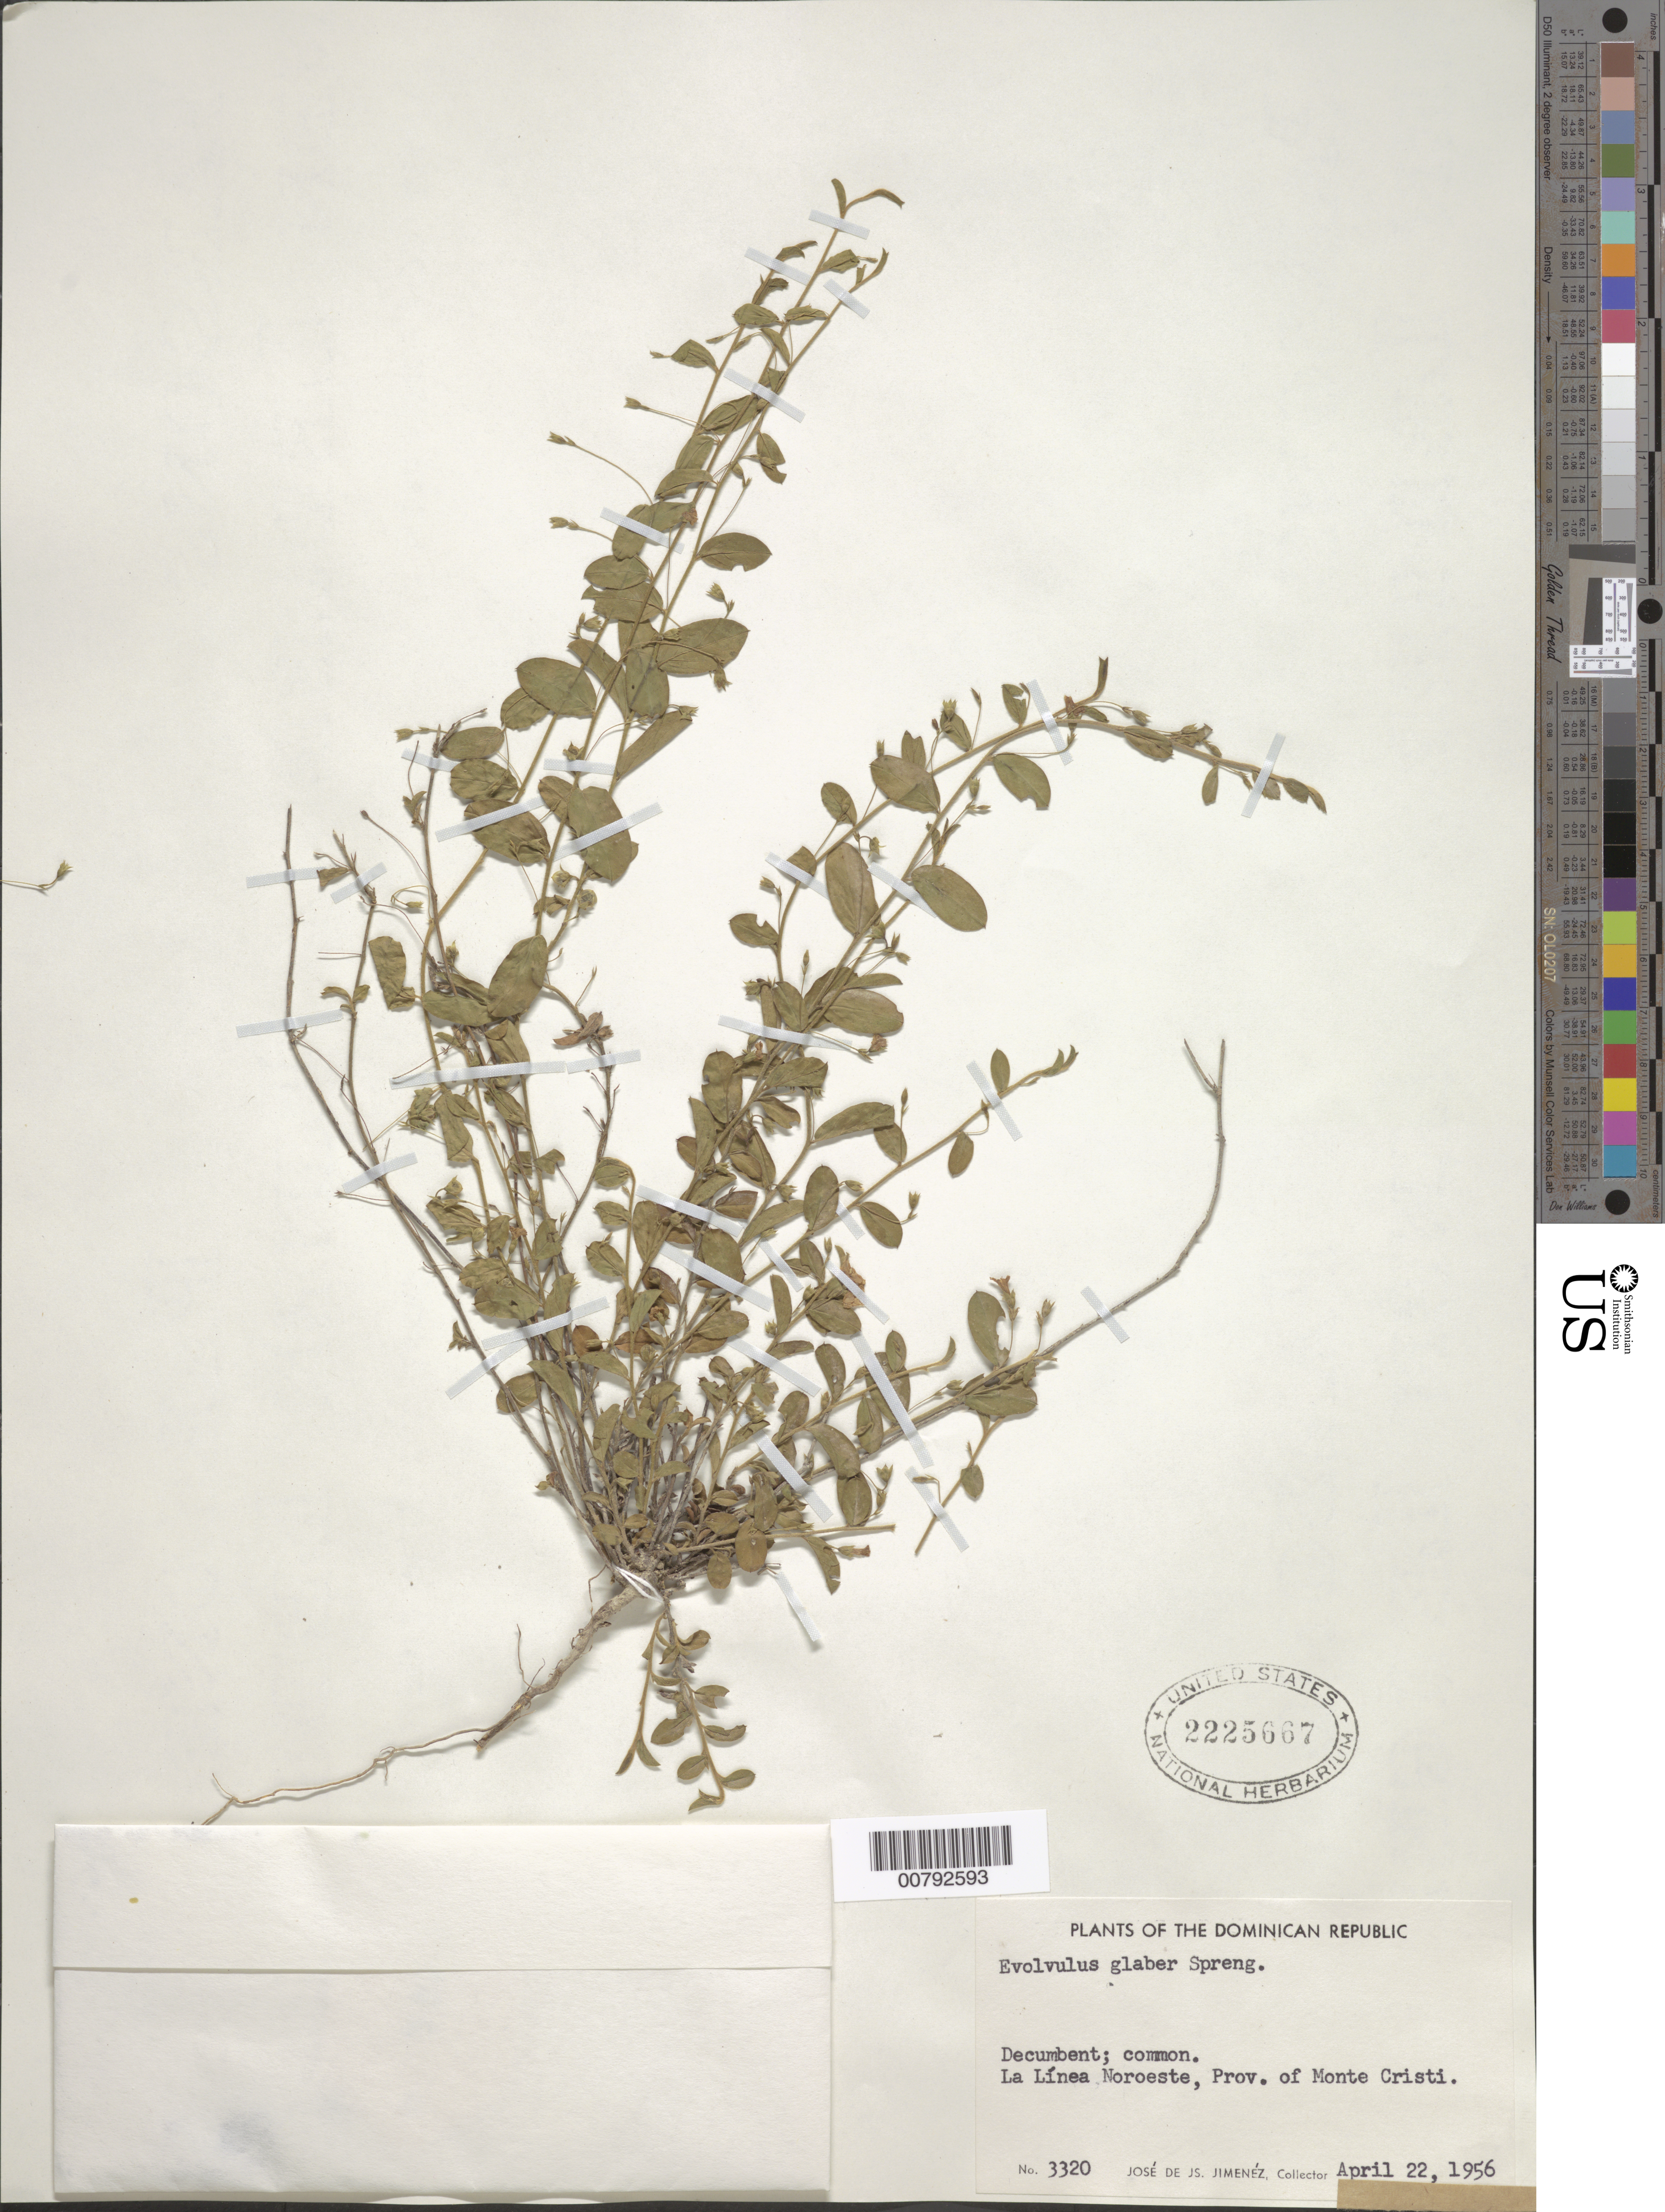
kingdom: Plantae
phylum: Tracheophyta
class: Magnoliopsida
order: Solanales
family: Convolvulaceae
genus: Evolvulus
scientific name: Evolvulus glaber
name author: Spreng.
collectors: J. J. Jiménez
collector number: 3320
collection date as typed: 22 Apr 1956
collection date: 1956-04-22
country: Dominican Republic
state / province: Monte Cristi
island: Hispaniola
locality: La Línea Noroeste.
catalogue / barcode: US 2225667